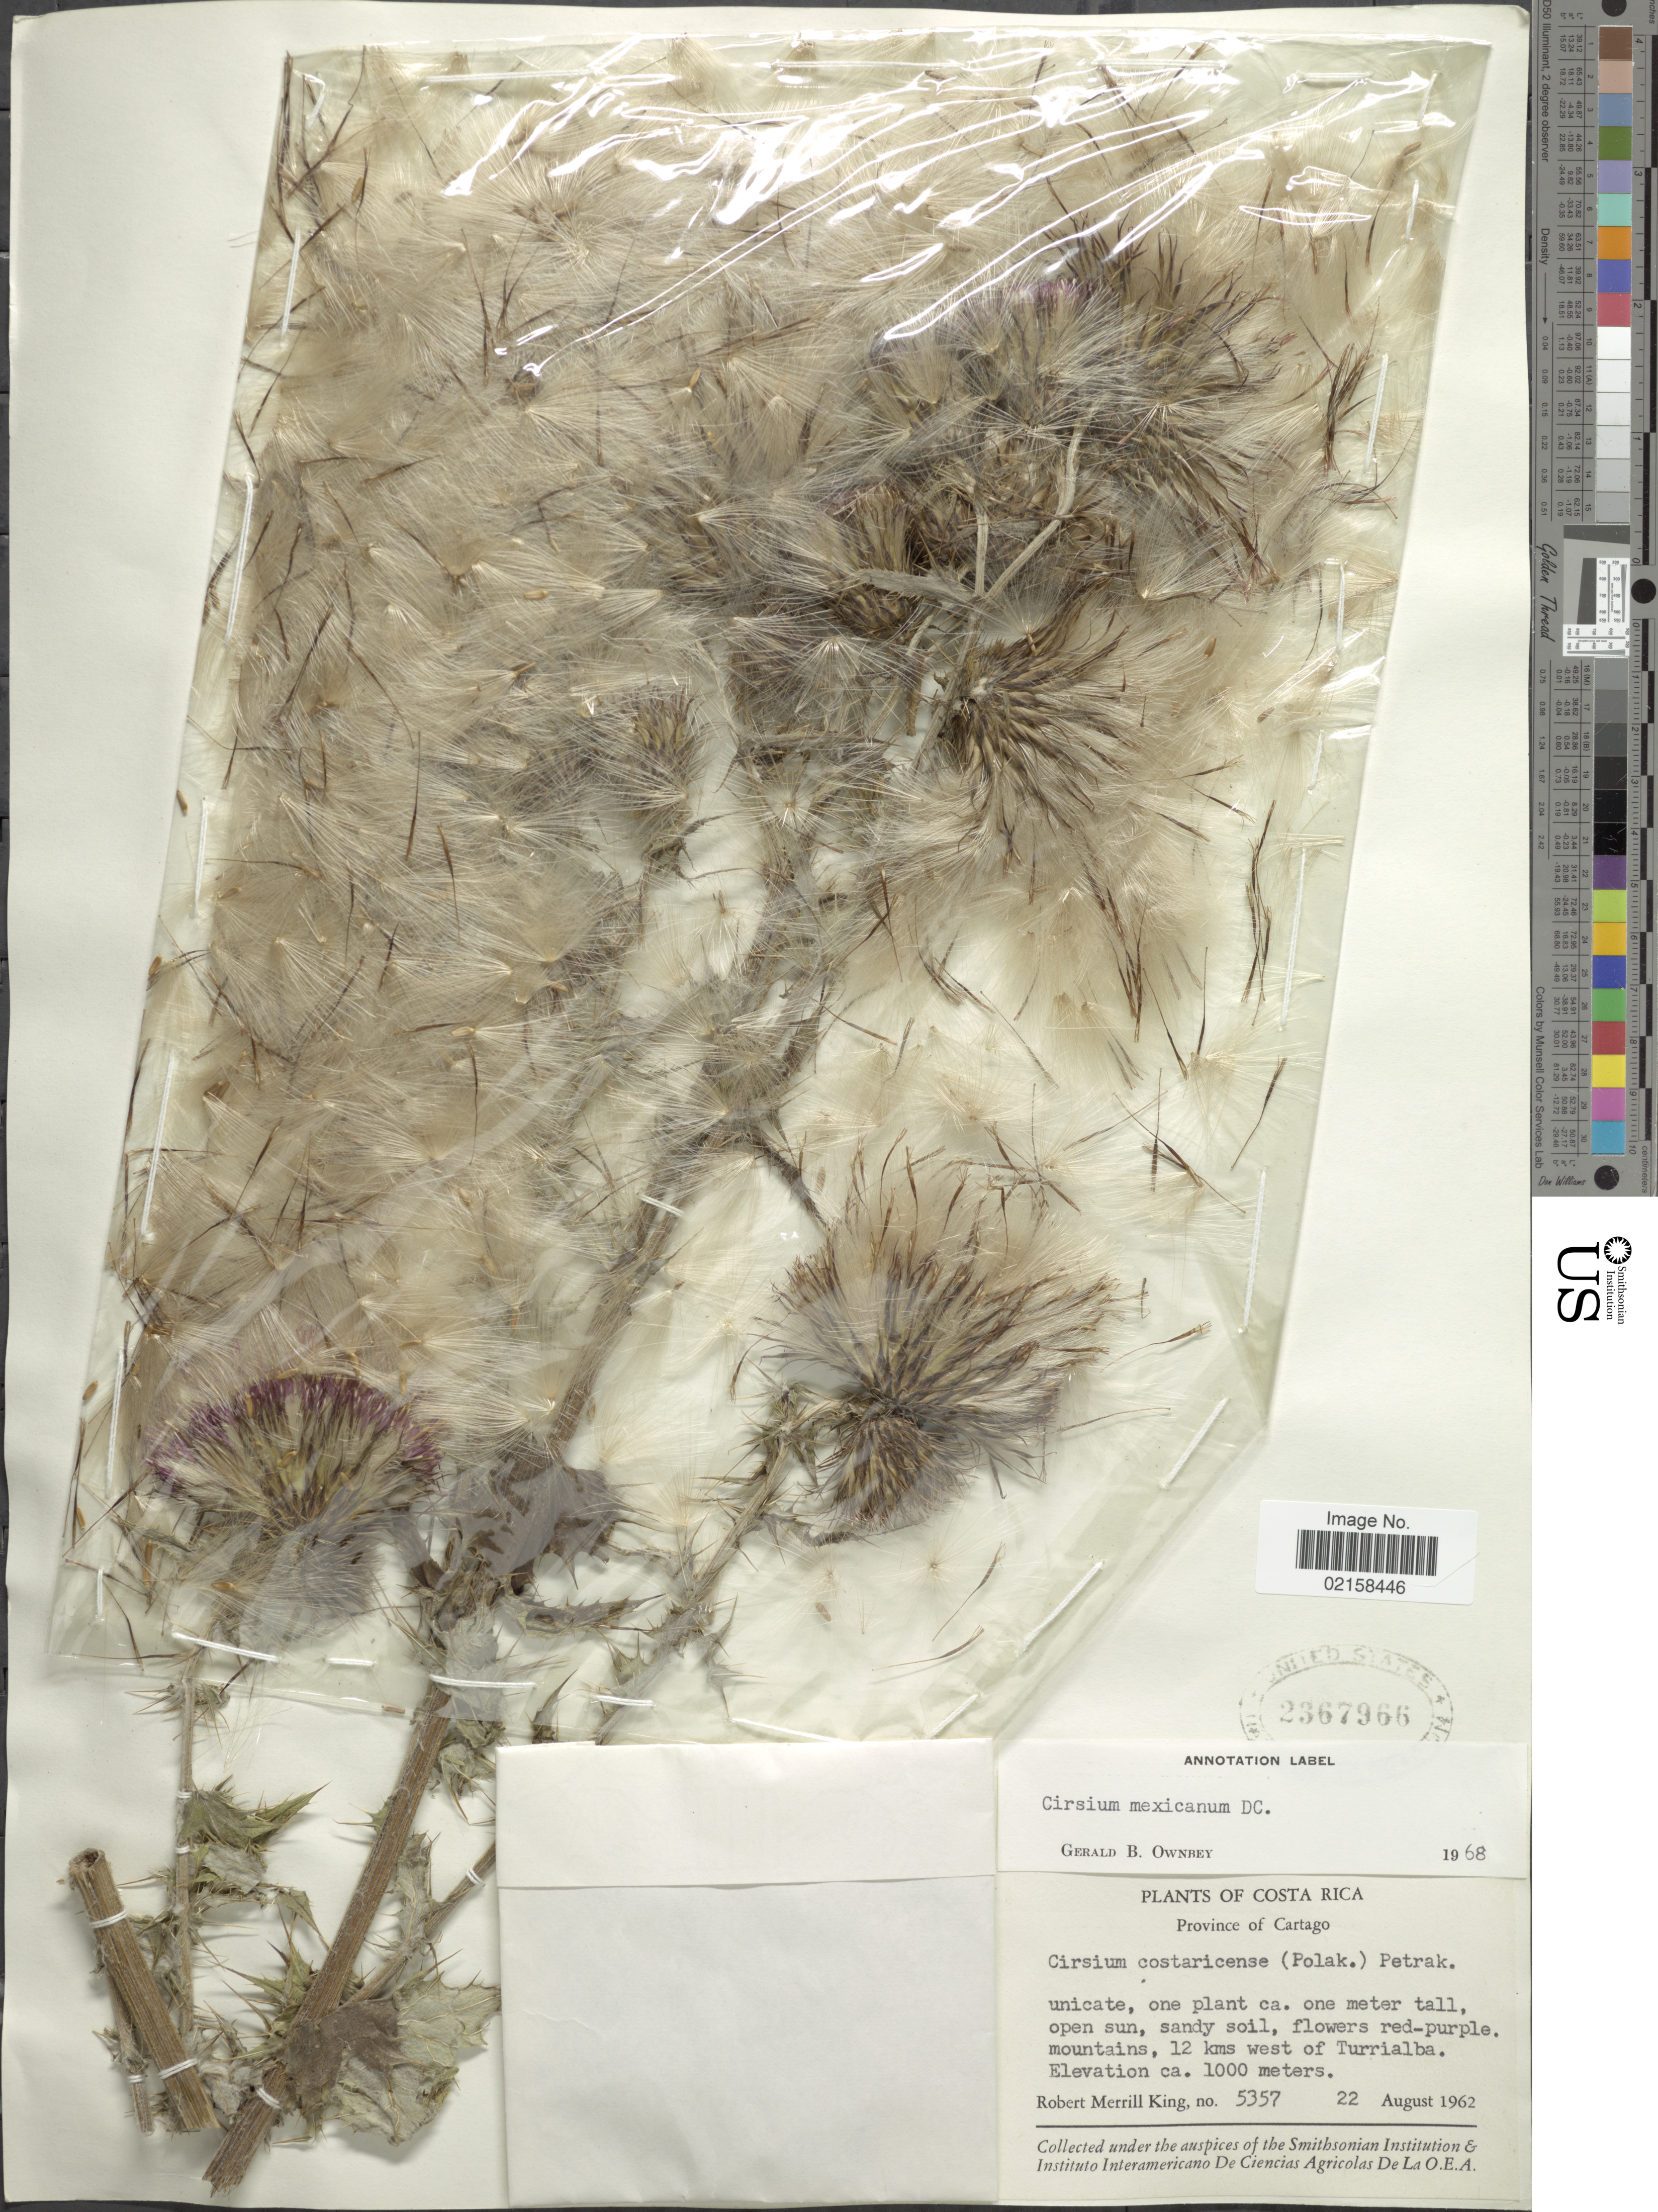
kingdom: Plantae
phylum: Tracheophyta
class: Magnoliopsida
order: Asterales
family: Asteraceae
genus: Cirsium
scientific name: Cirsium mexicanum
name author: DC.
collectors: R. M. King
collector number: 5357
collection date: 1962-08-22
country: Costa Rica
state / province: Cartago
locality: Mountains, 12 kms west of Turrialba.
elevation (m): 1000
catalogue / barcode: US 2367966